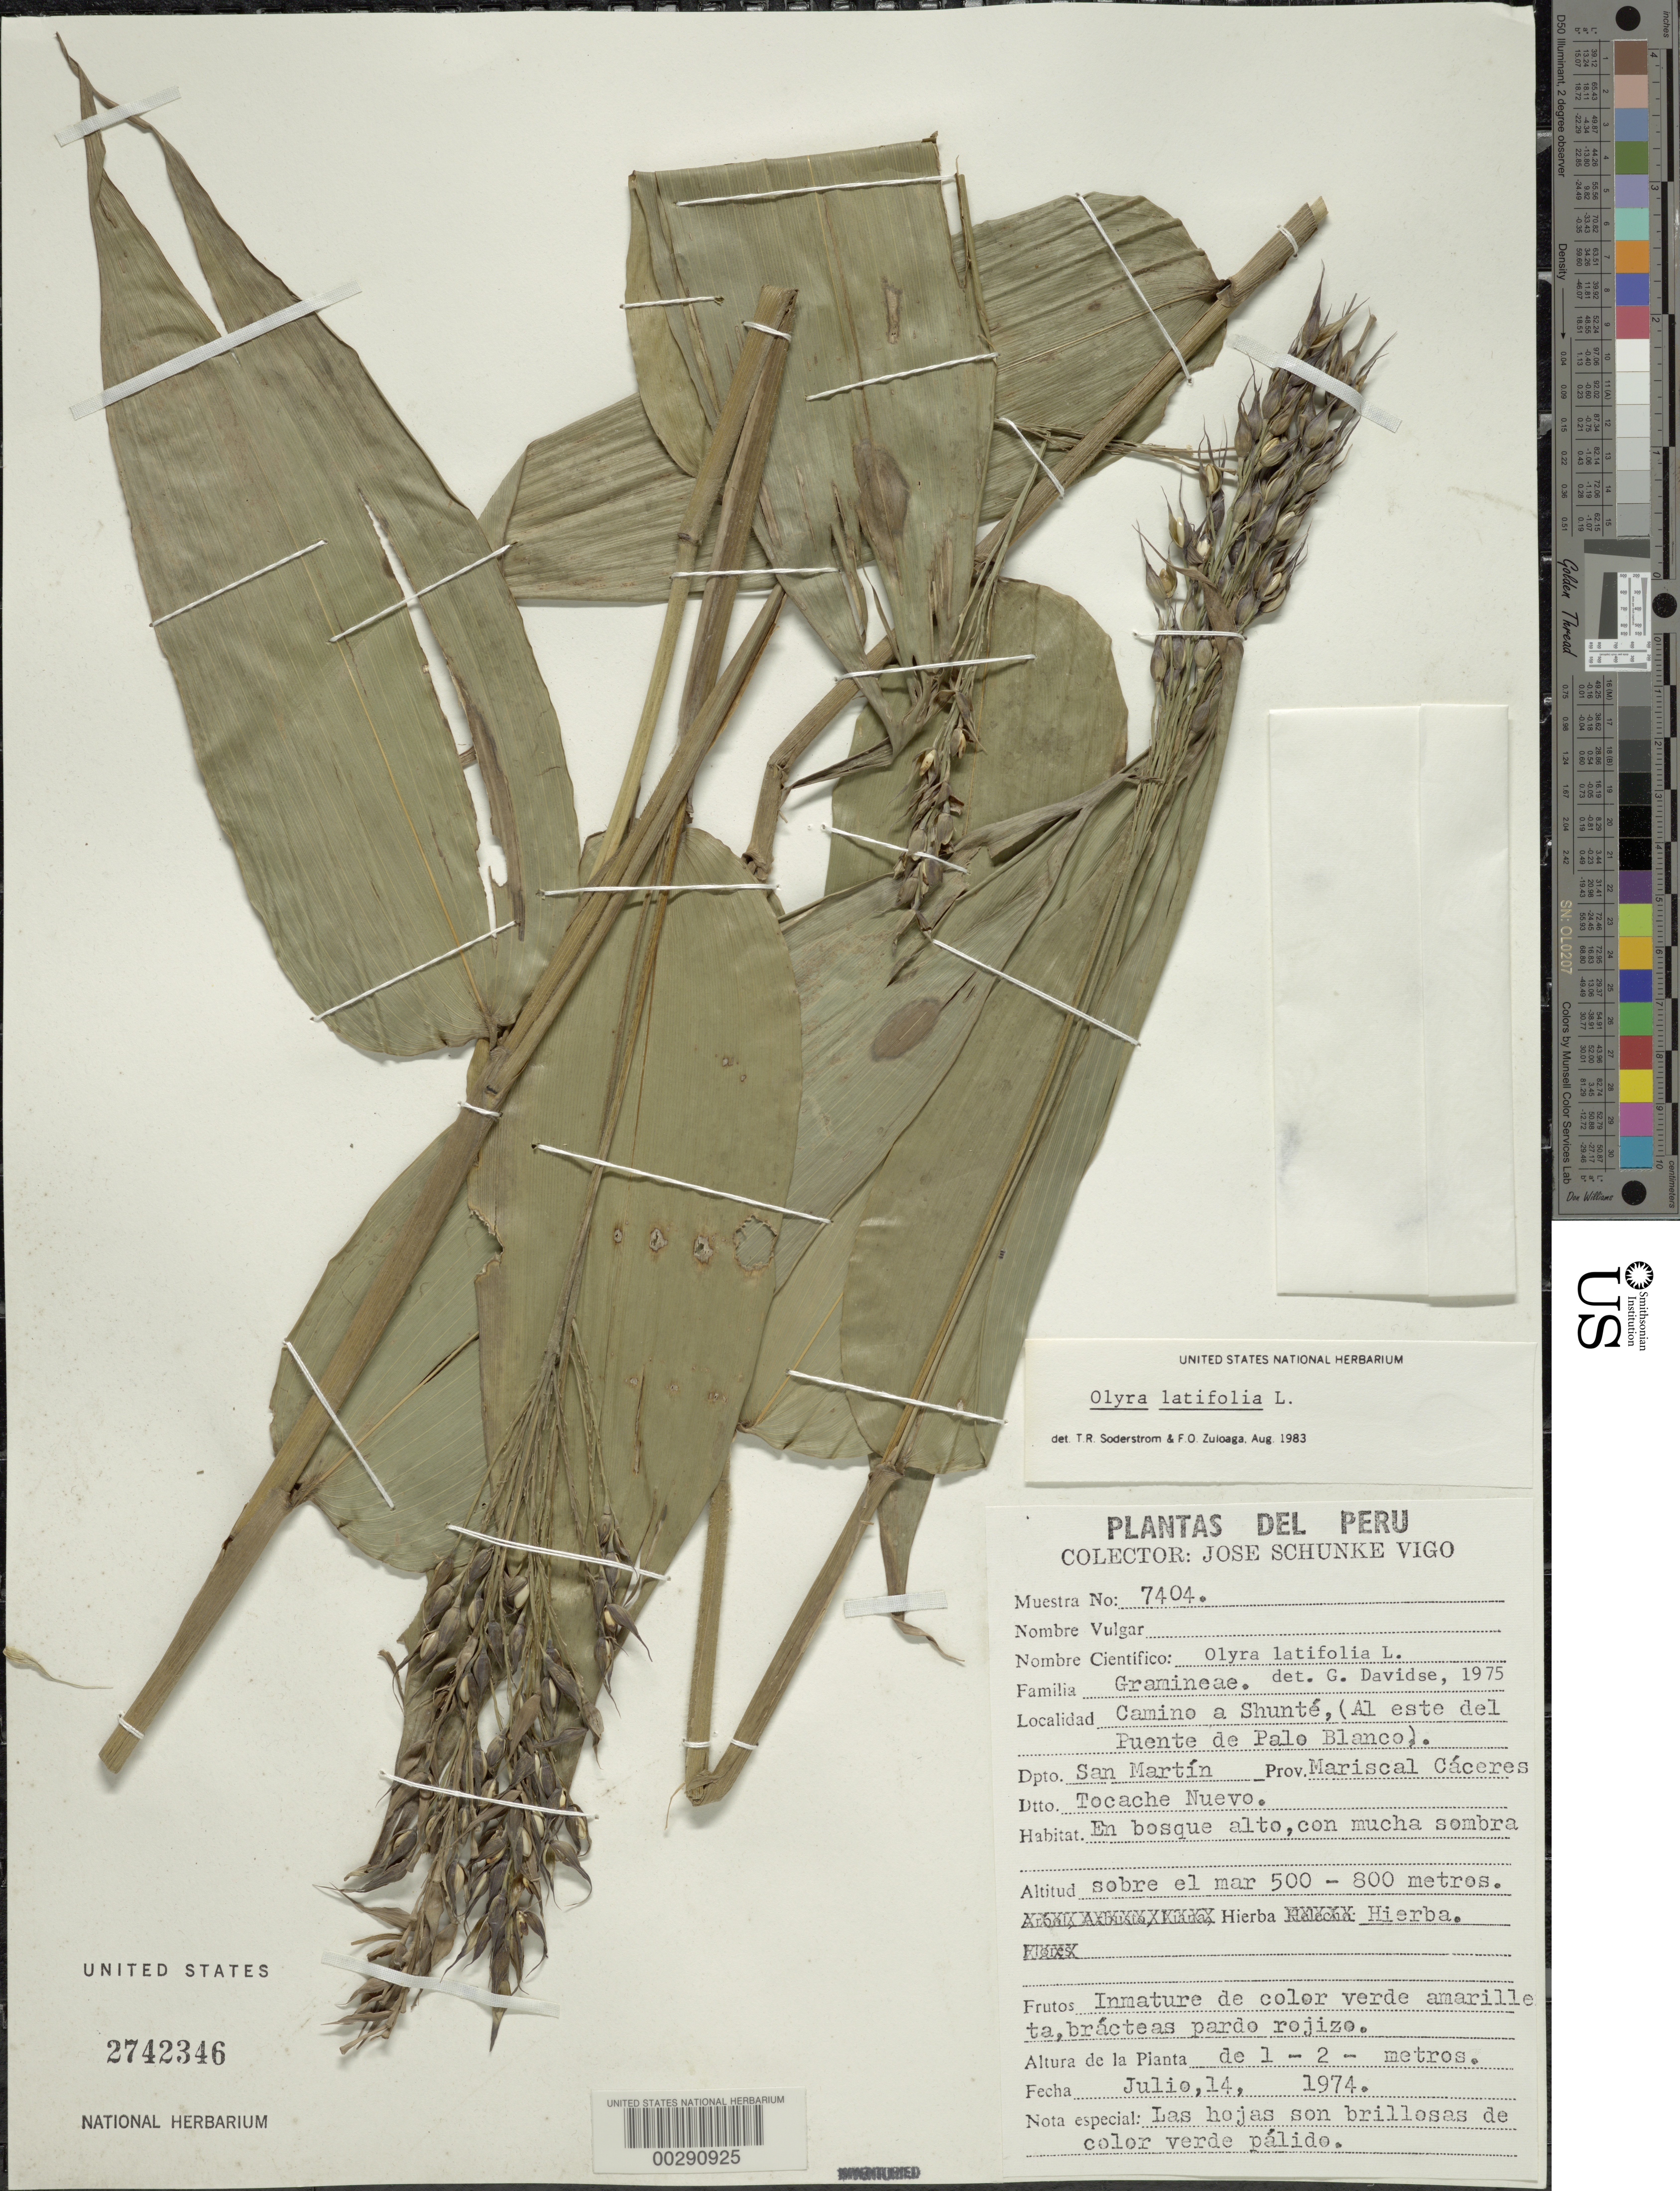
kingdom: Plantae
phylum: Tracheophyta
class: Liliopsida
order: Poales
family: Poaceae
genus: Olyra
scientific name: Olyra latifolia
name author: L.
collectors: J. Schunke Vigo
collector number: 7404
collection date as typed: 14 Jul 1974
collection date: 1974-07-14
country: Peru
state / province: San Martín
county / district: Mariscal Cáceres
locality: Camino a shunte (e of puente de palo blanco); tocache nuevo dtto.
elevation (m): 500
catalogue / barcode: US 2742346